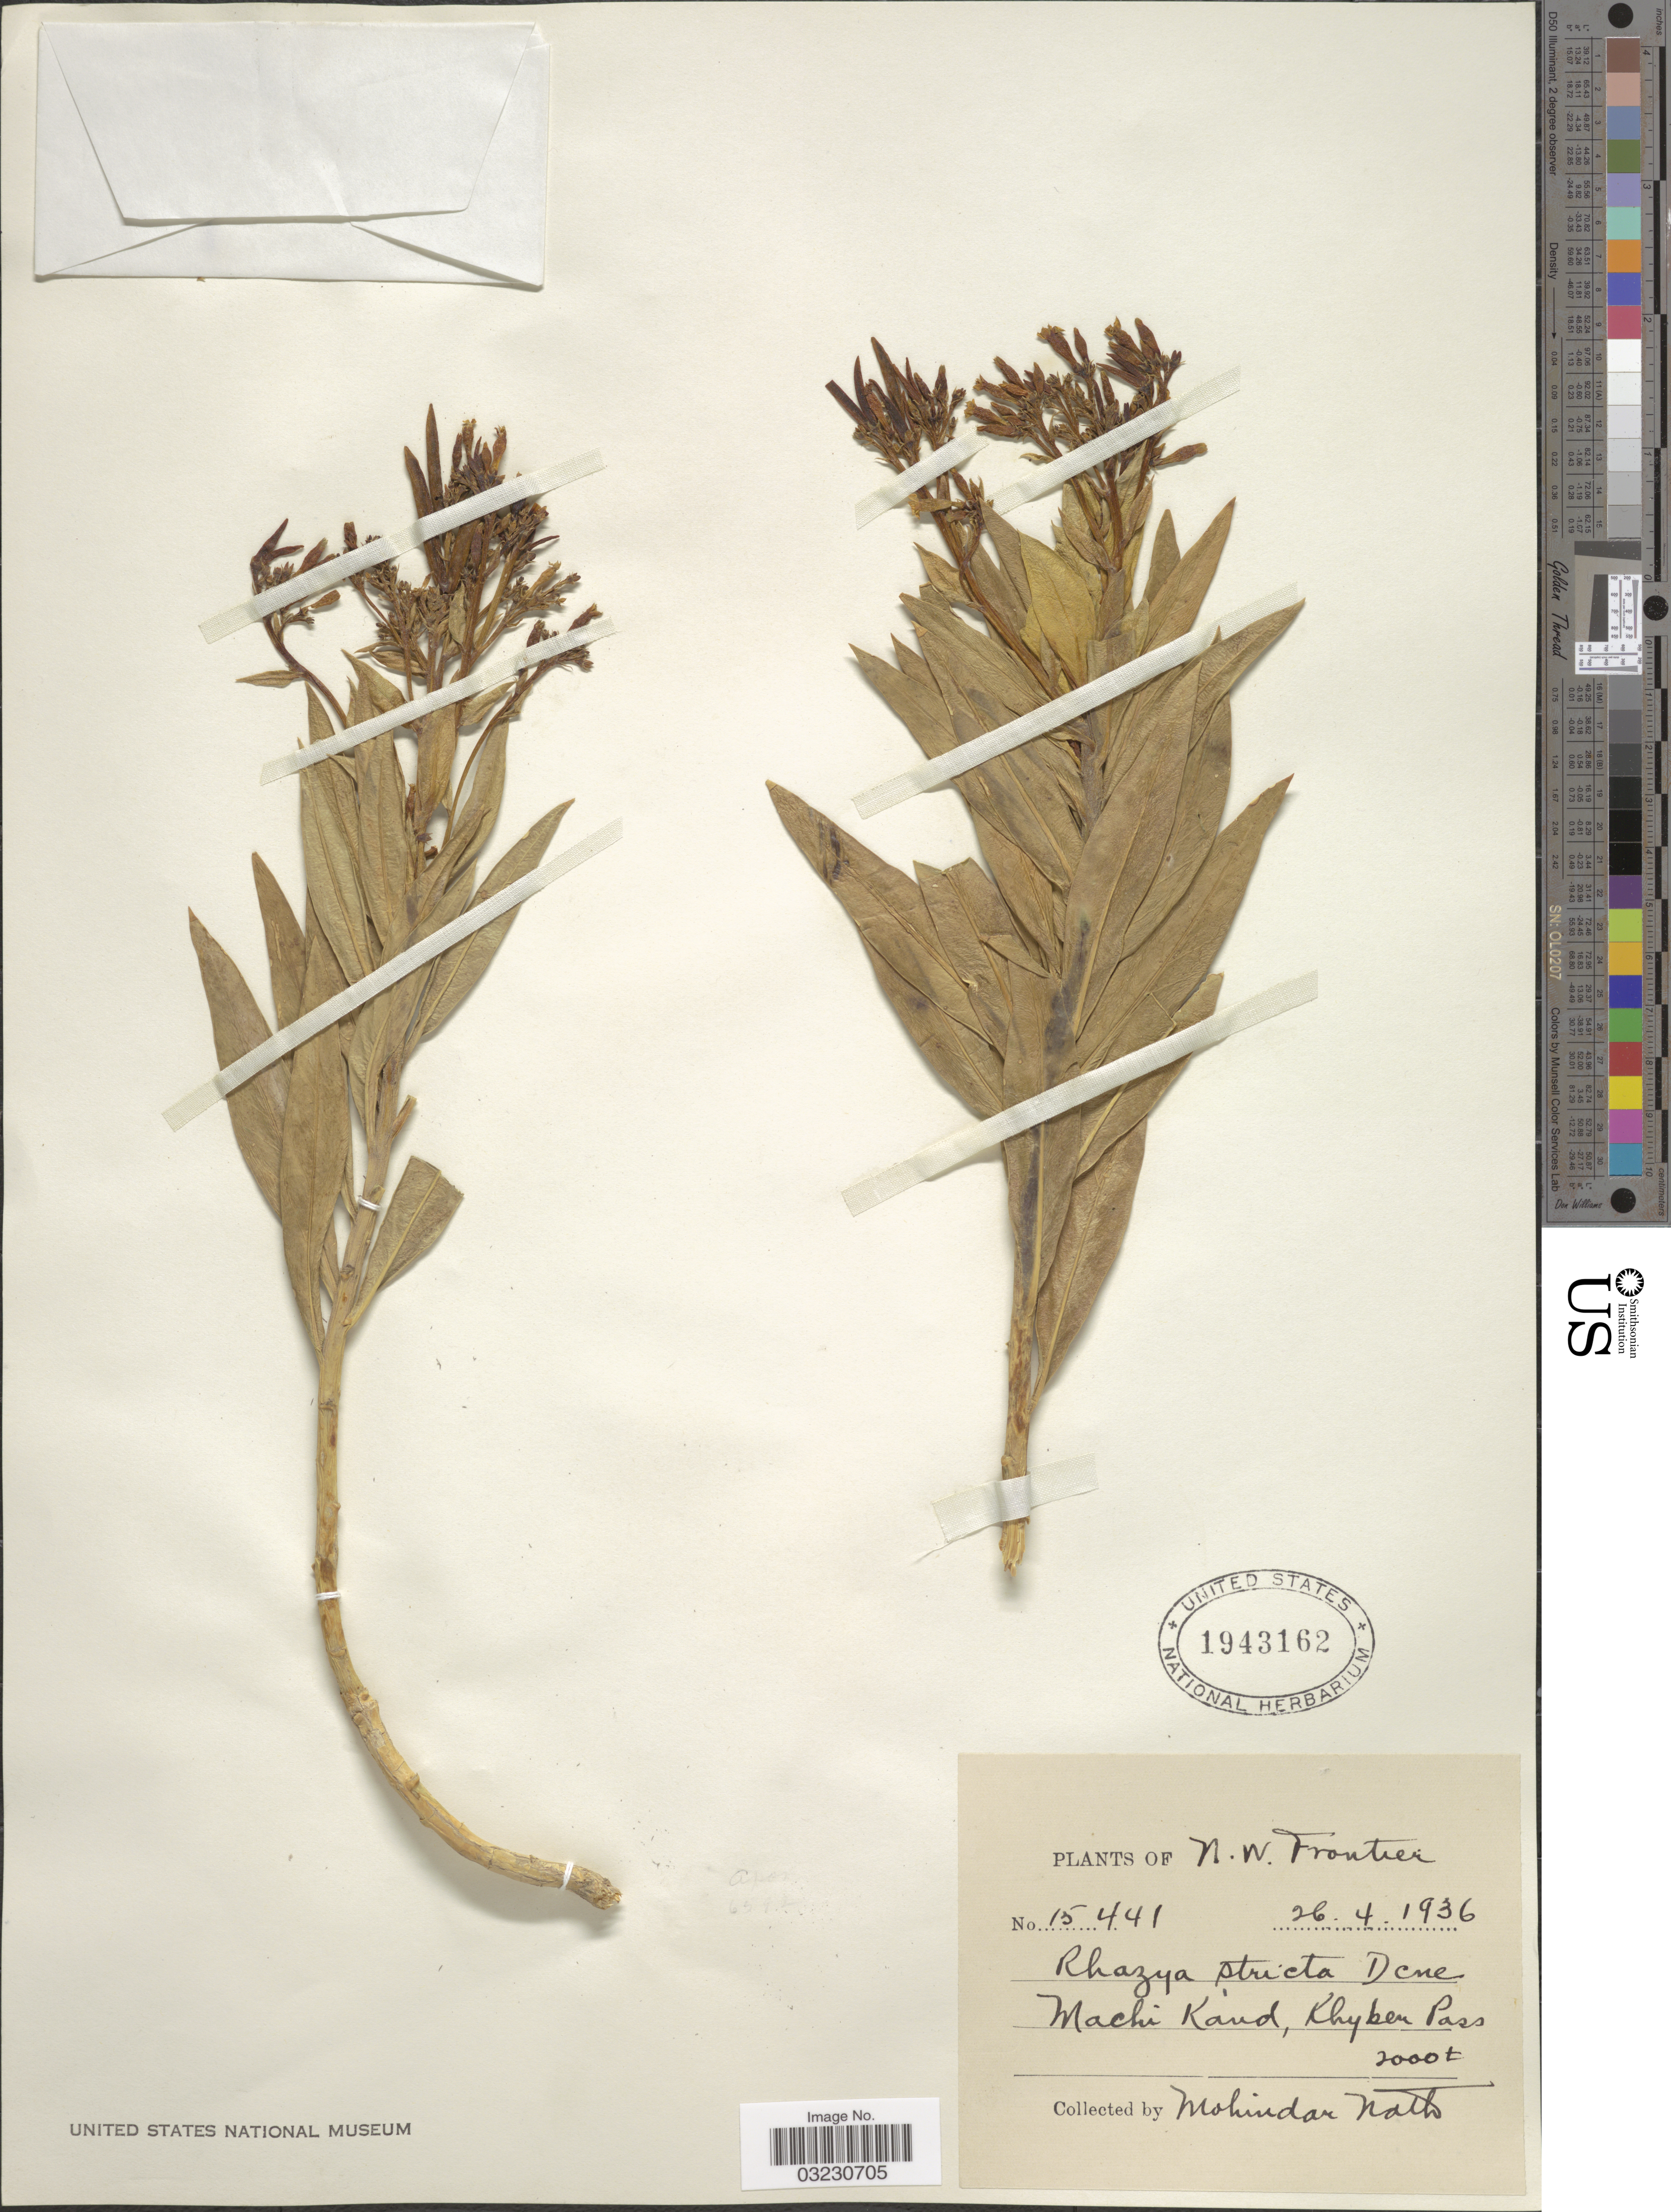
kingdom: Plantae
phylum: Tracheophyta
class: Magnoliopsida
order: Gentianales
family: Apocynaceae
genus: Rhazya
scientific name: Rhazya stricta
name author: Decne.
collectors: M. Nath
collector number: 15441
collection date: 1936-04-26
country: Pakistan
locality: N.W. Frontier, Machi Kand, Khyber Pass.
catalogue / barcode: US 1943162